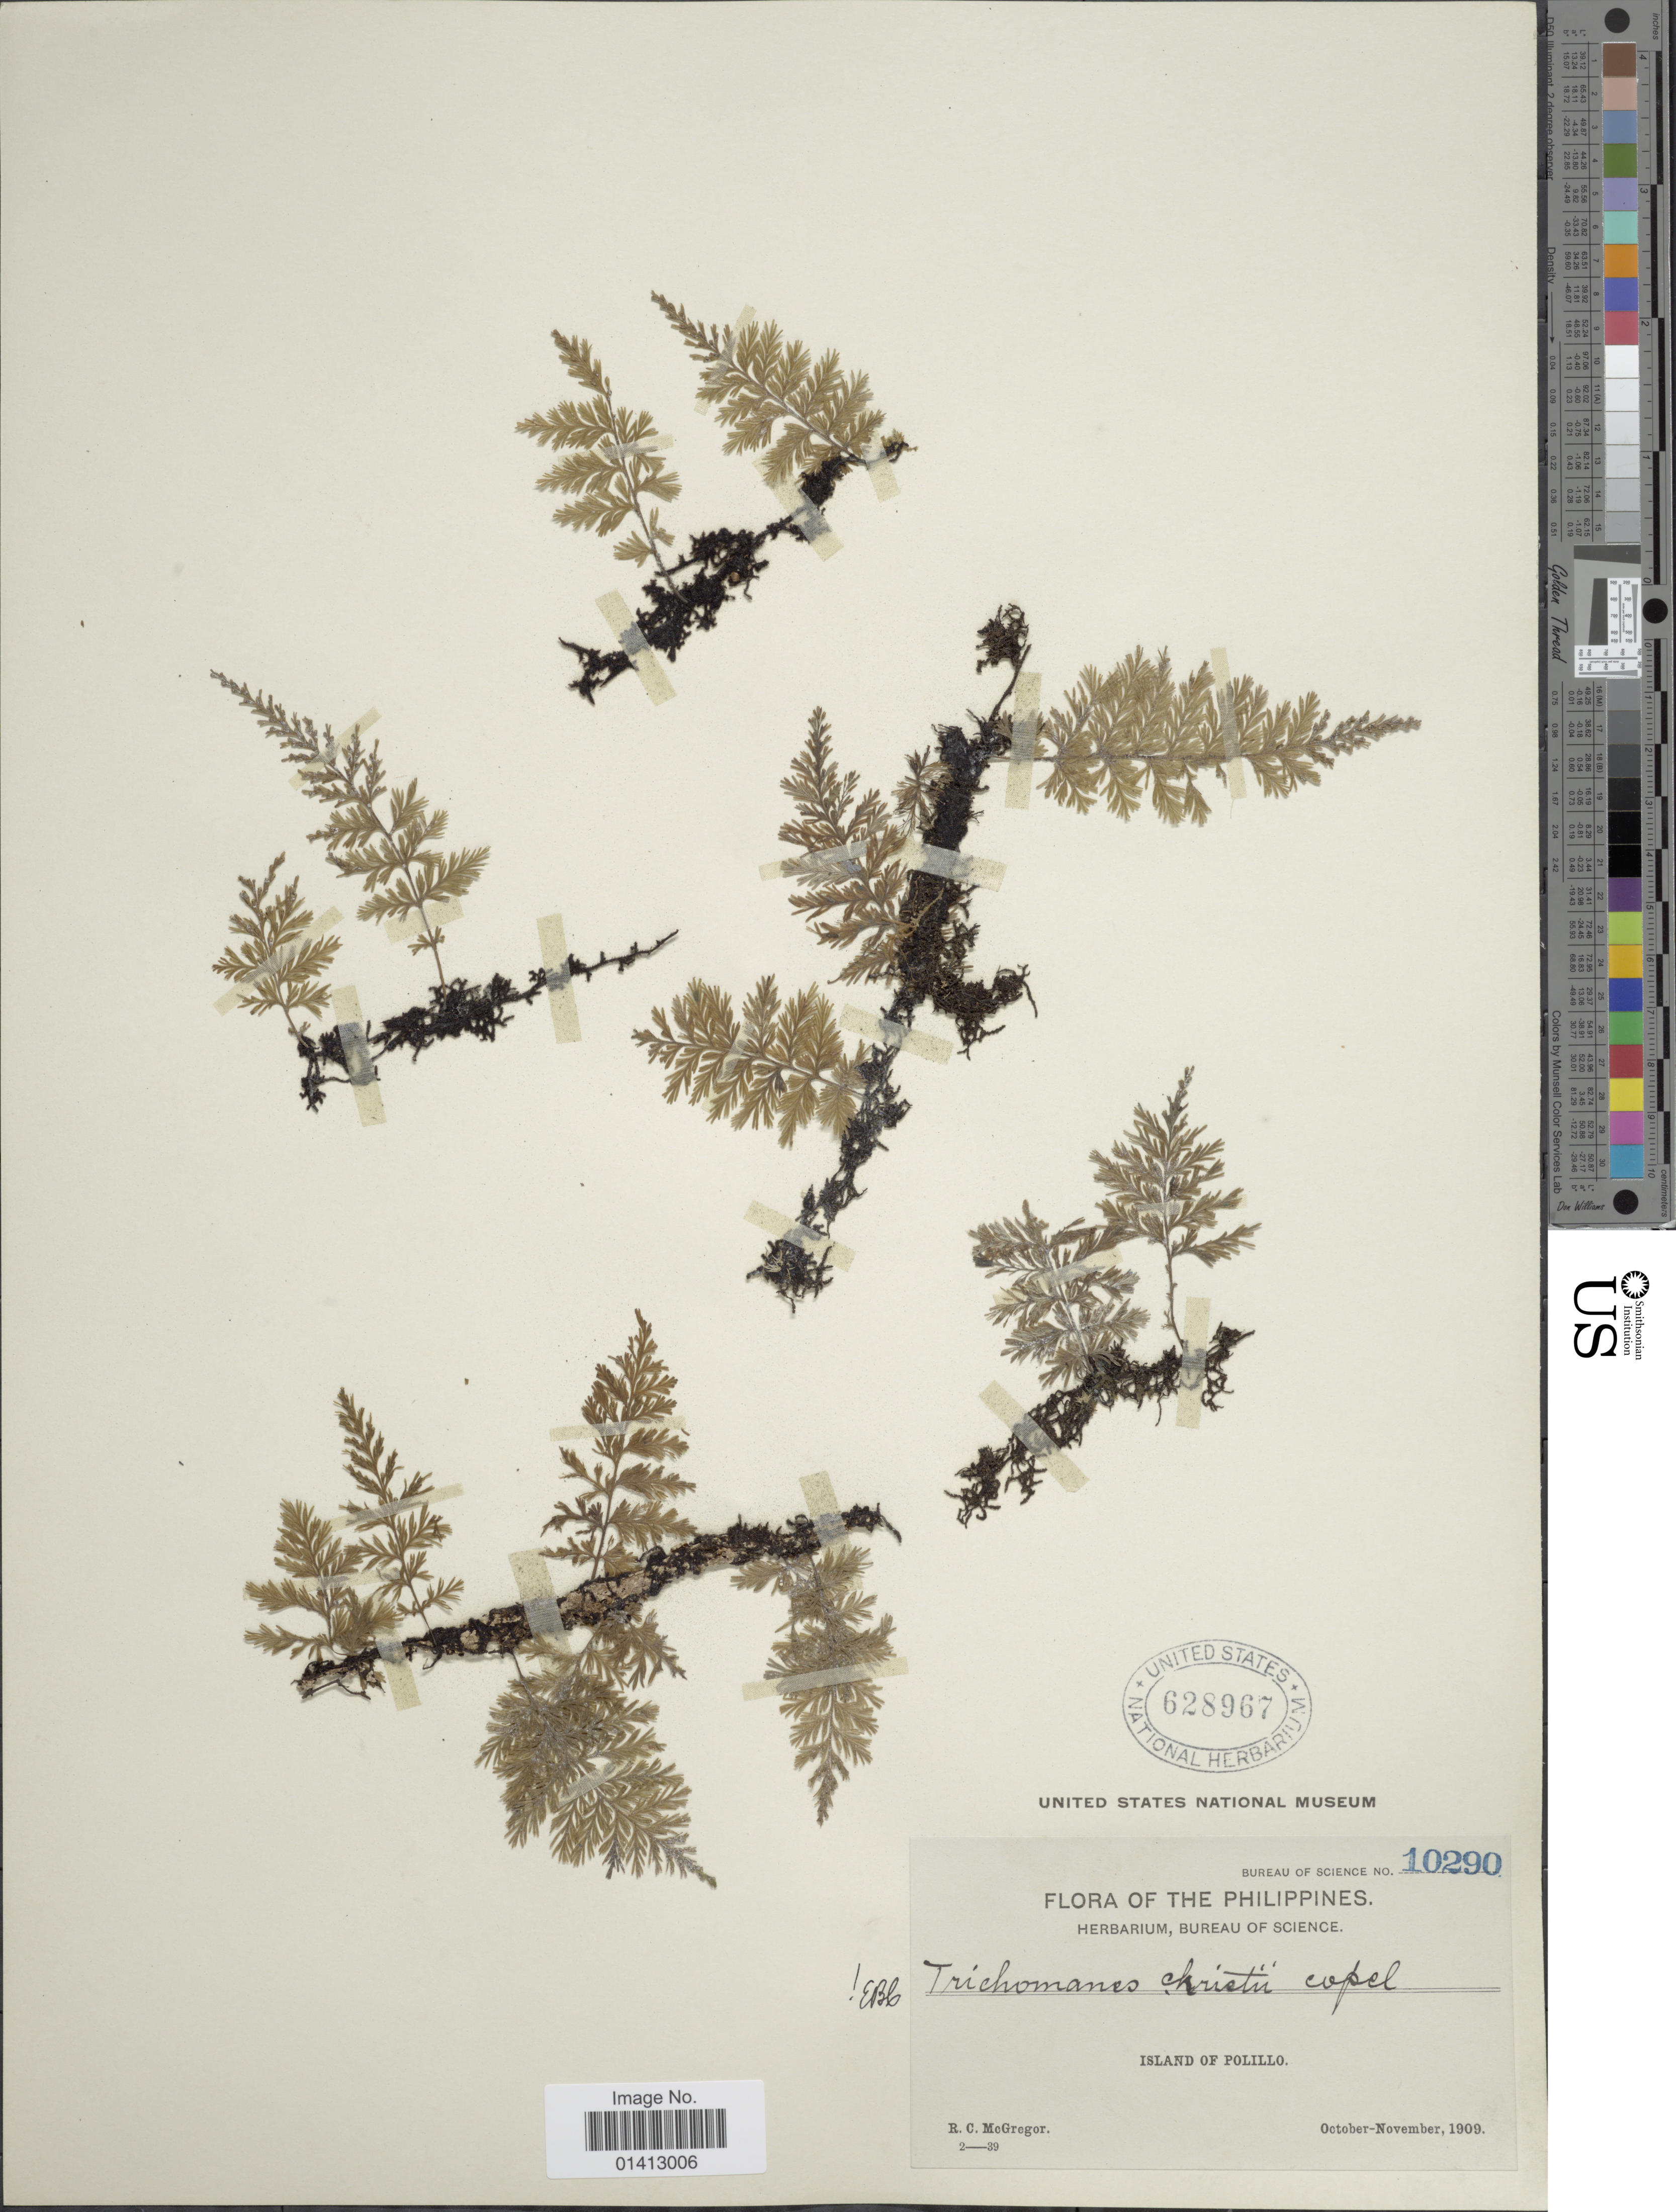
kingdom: Plantae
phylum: Tracheophyta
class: Polypodiopsida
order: Hymenophyllales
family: Hymenophyllaceae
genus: Crepidomanes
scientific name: Crepidomanes christii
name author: (Copel.) Copel.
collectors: R. C. McGregor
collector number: Bureau of Science 10290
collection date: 1909-10/1909-11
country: Philippines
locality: Island of Polillo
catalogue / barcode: US 628967